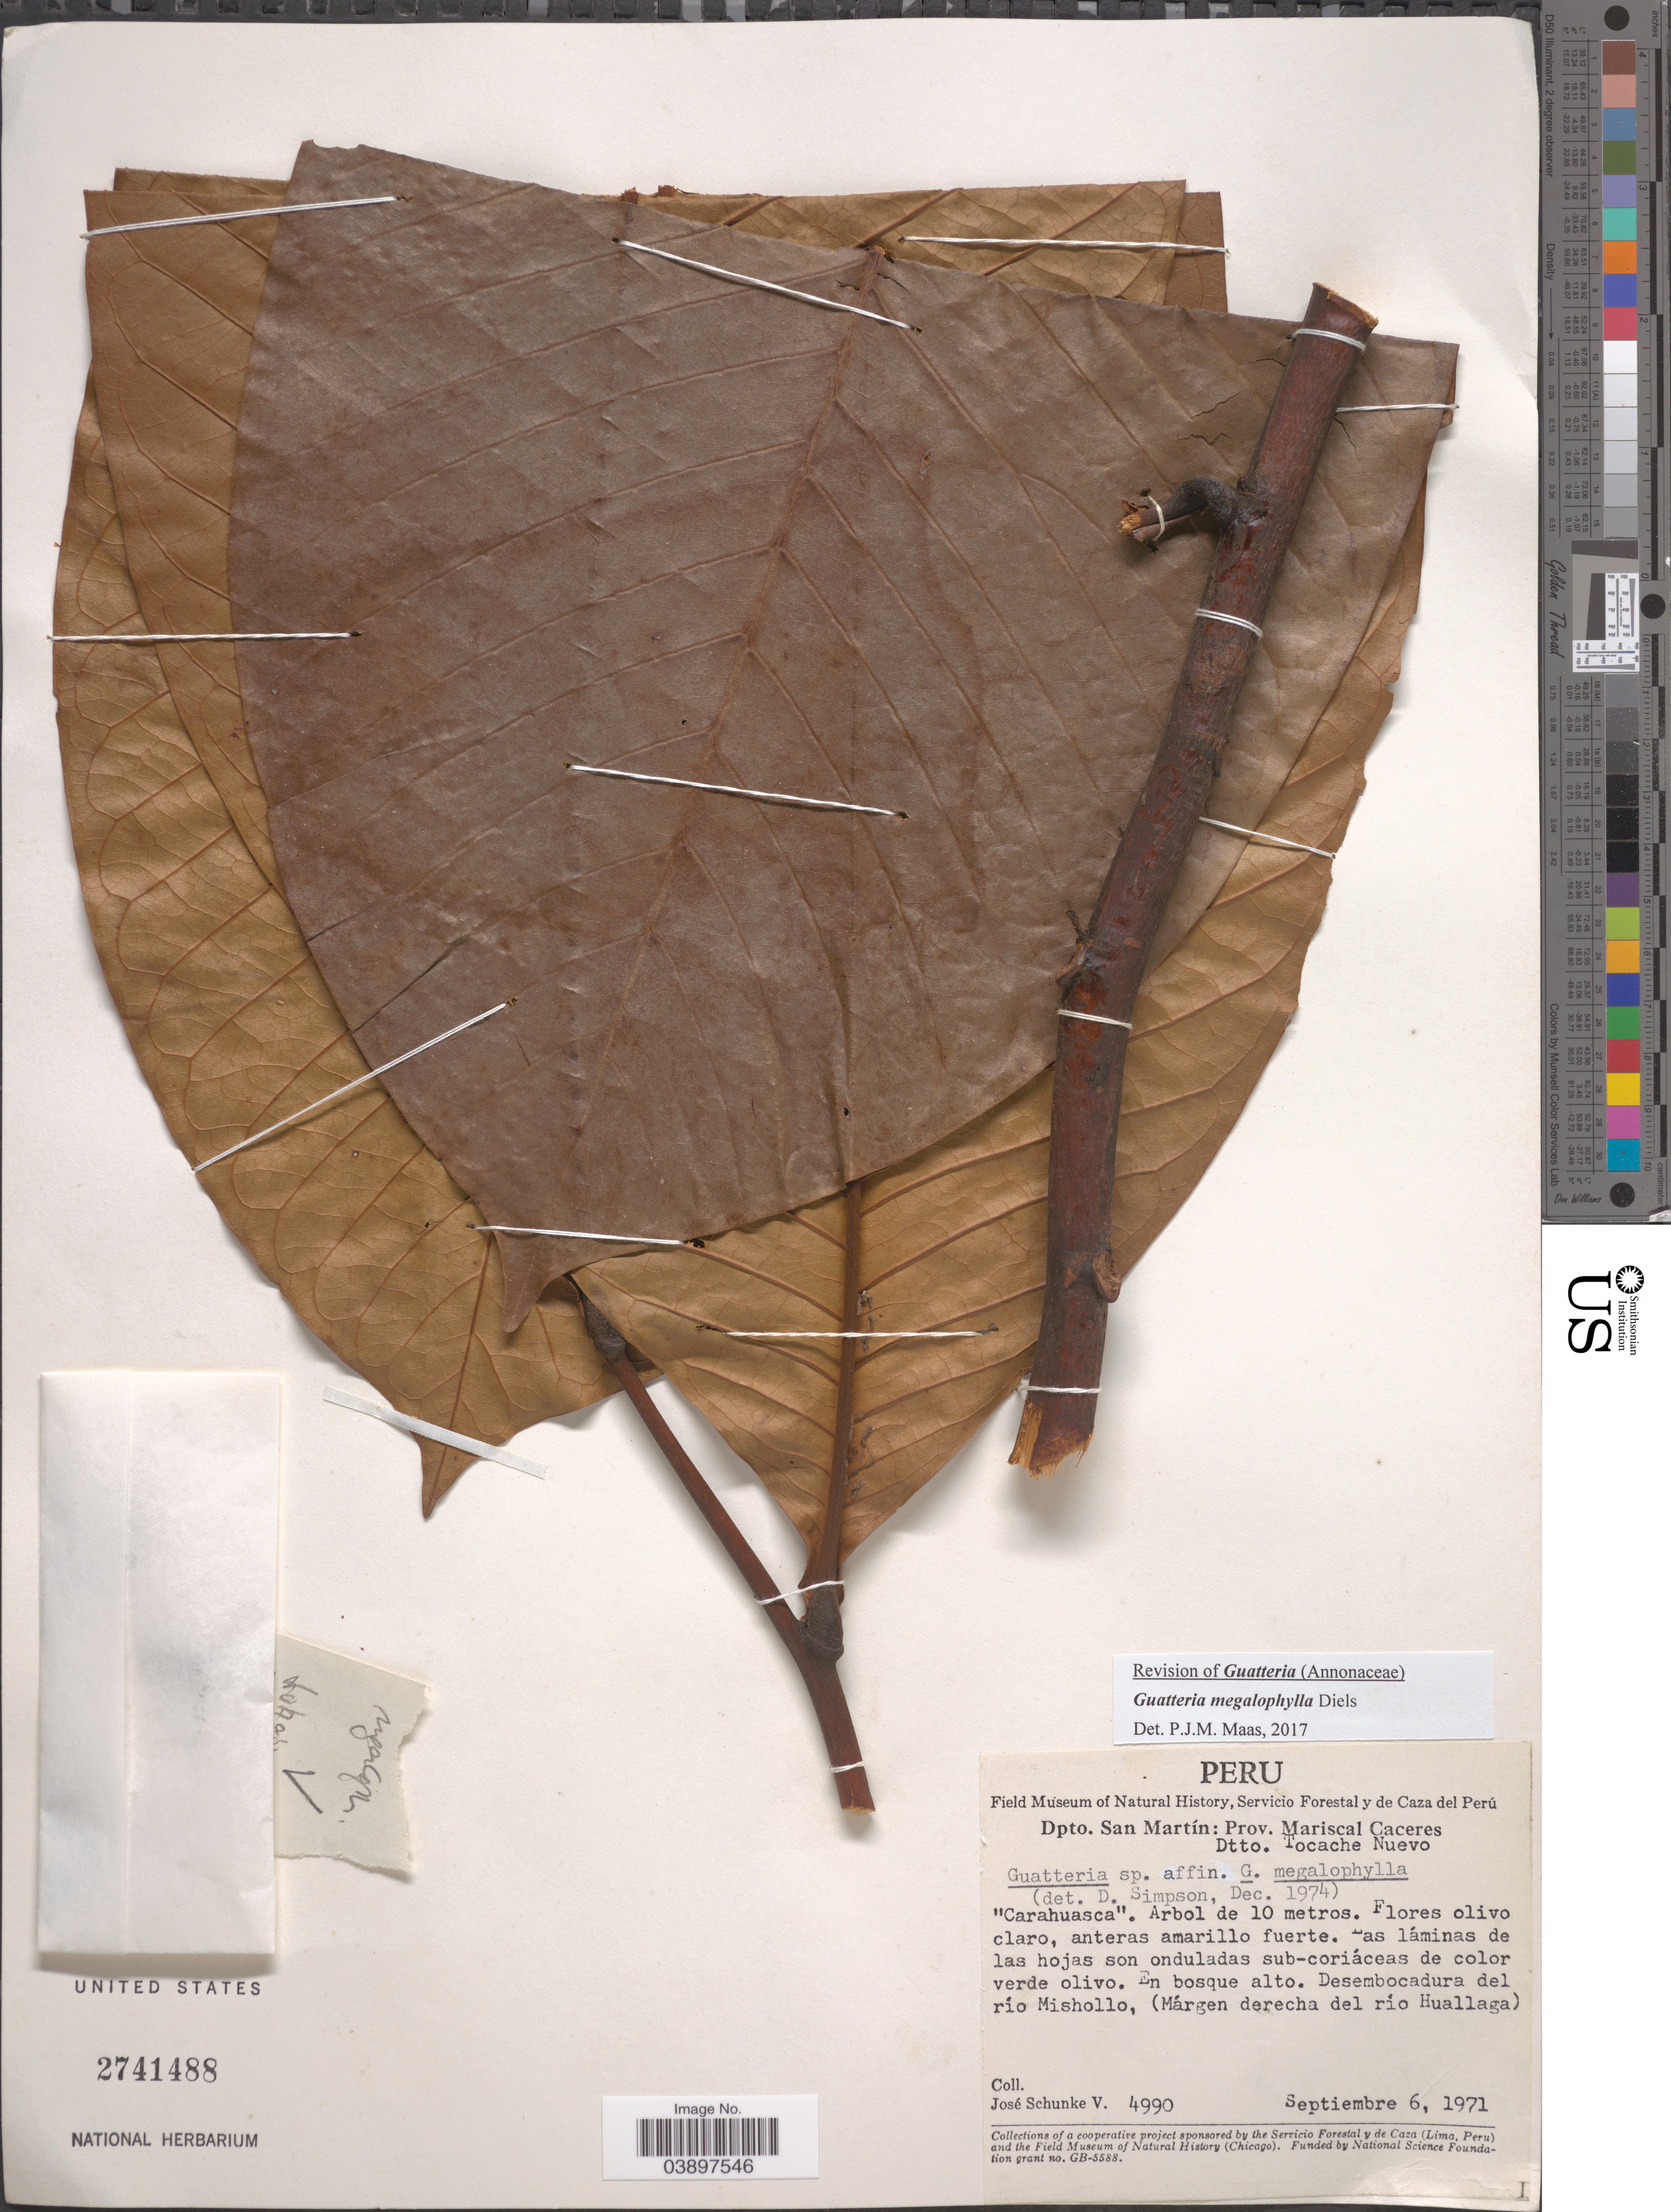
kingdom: Plantae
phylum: Tracheophyta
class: Magnoliopsida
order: Magnoliales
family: Annonaceae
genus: Guatteria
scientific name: Guatteria megalophylla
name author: Diels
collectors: J. Schunke Vigo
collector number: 4990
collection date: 1971-09-06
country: Peru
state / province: San Martín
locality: Dpto. San Martín: Prov. Mariscal Caceres. Dtto. Tocache Nuevo. Desembocadura del río Mishollo, (Márgen derecha del río Huallaga).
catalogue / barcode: US 2741488